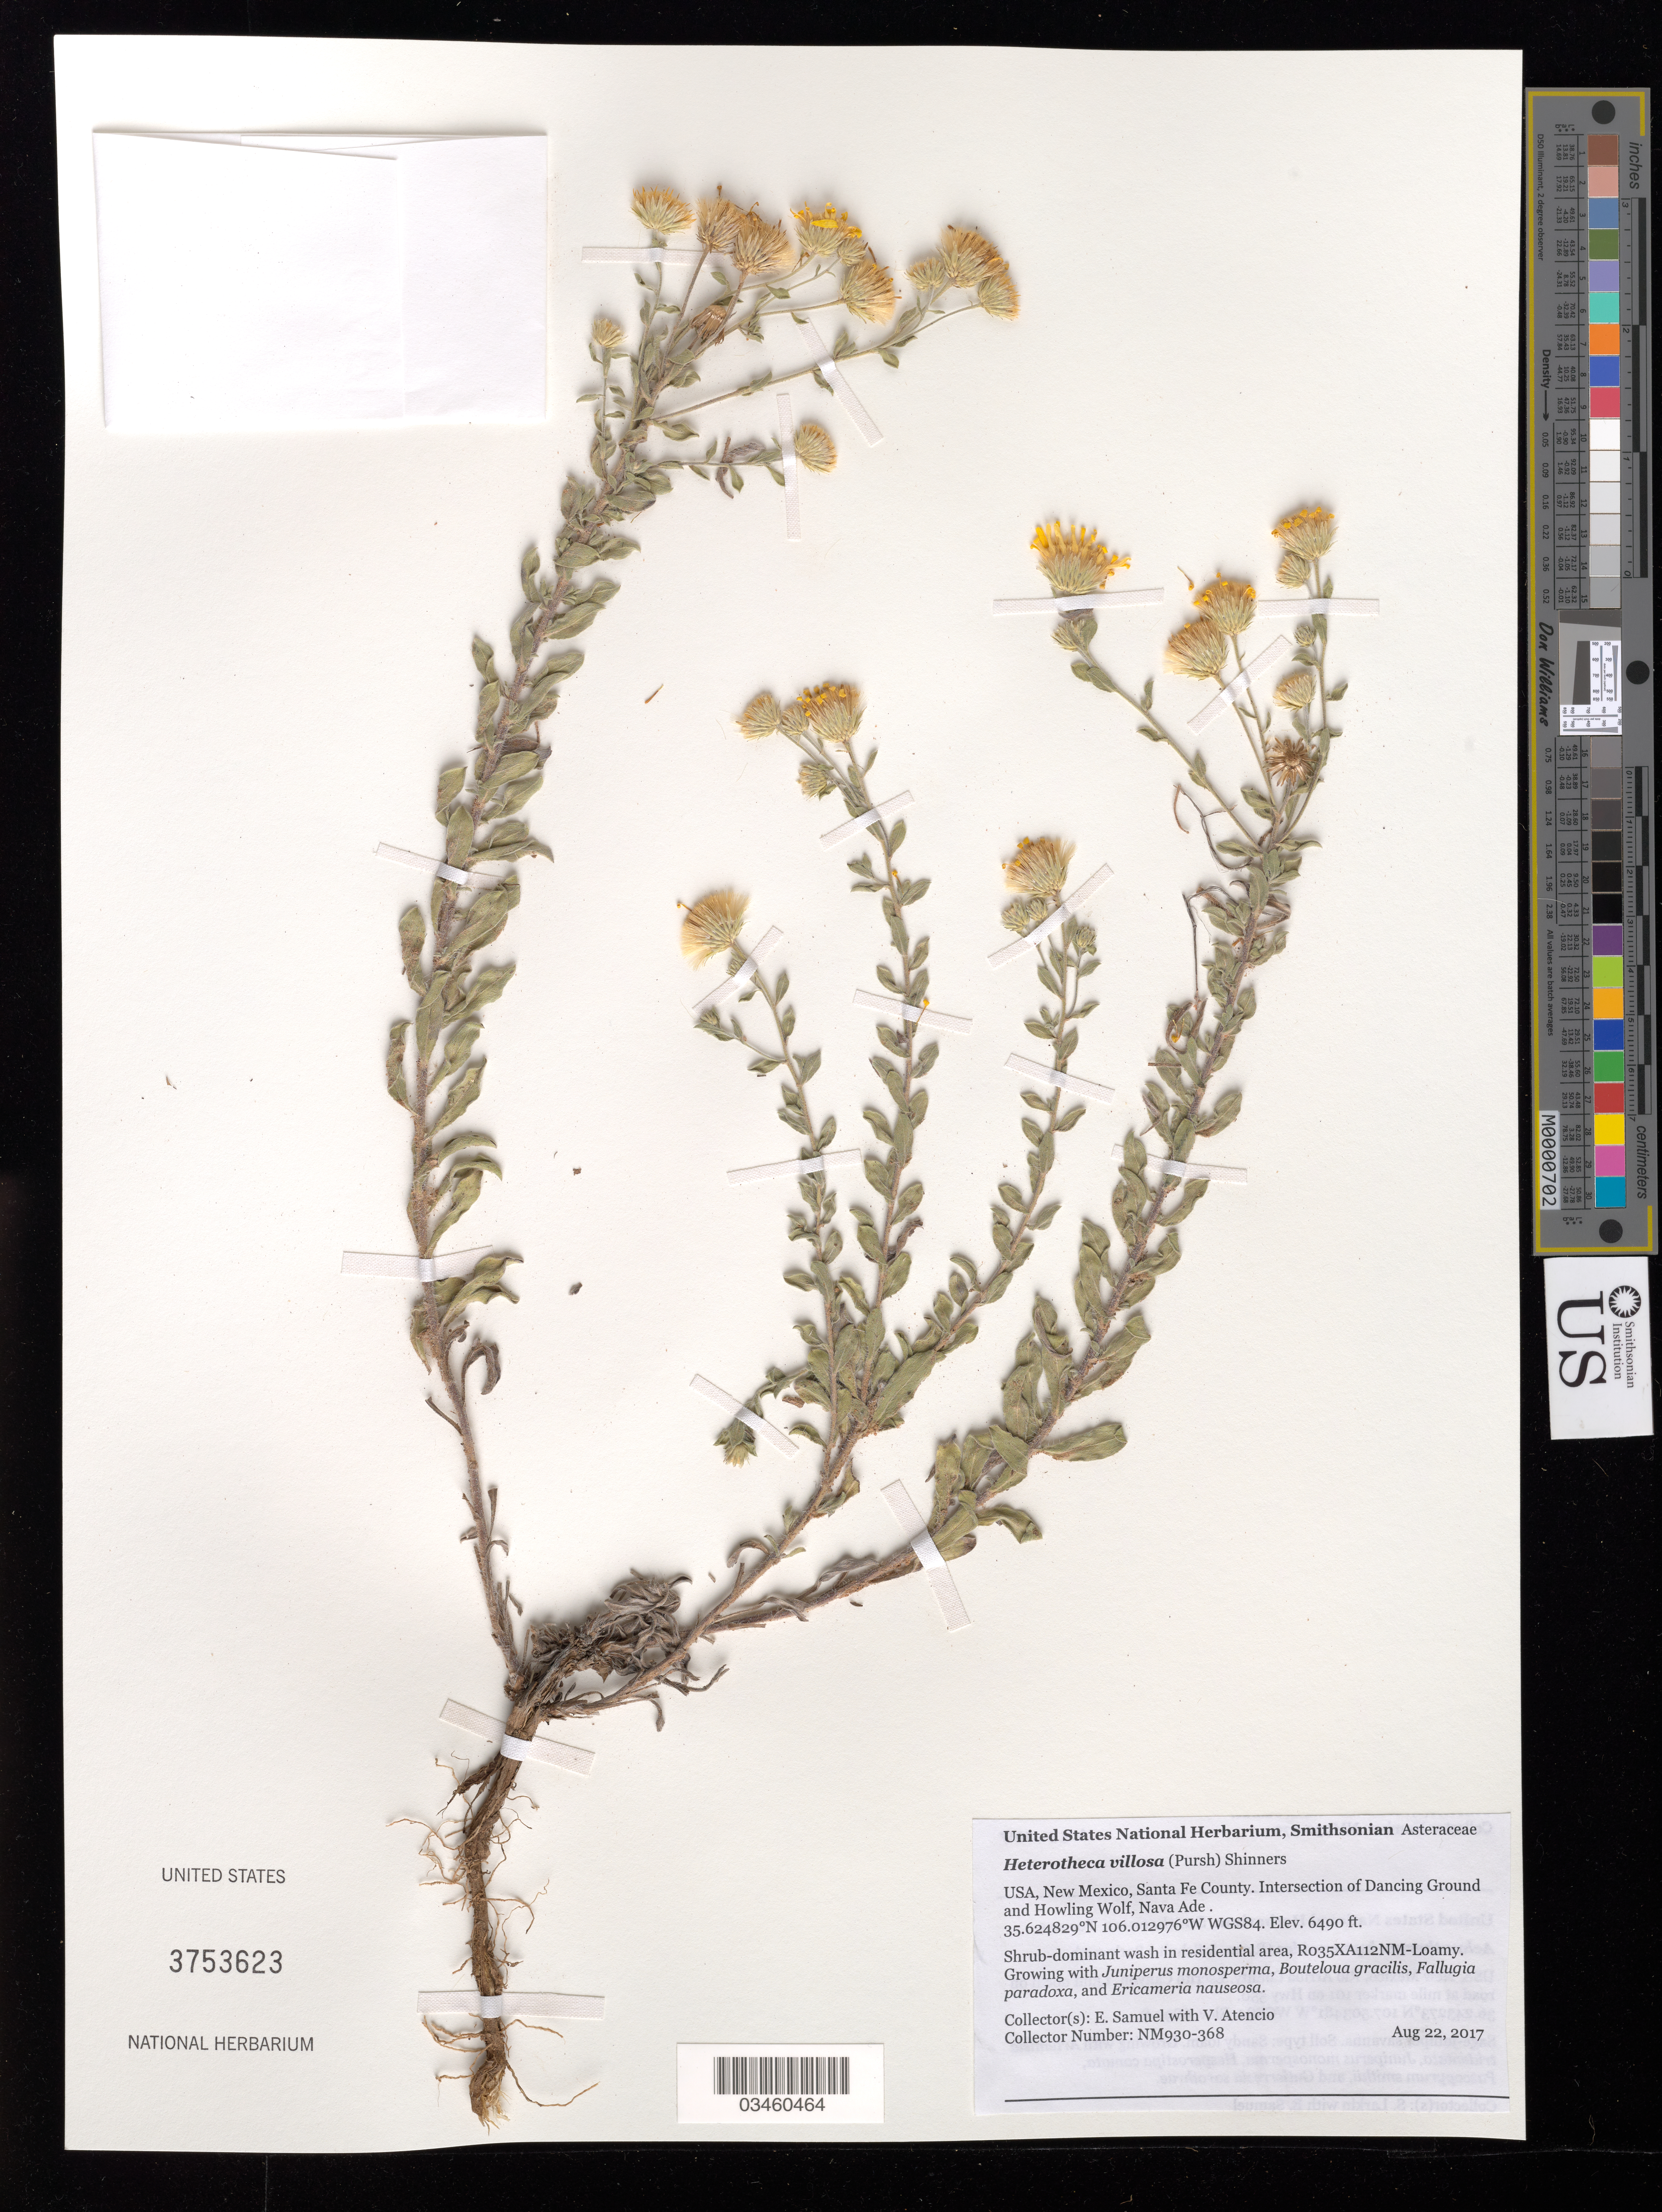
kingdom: Plantae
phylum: Tracheophyta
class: Magnoliopsida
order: Asterales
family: Asteraceae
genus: Heterotheca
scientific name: Heterotheca villosa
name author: (Pursh) Shinners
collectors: E. Samuel & V. Atencio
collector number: NM930-368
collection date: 2017-08-22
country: United States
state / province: New Mexico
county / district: Santa Fe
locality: Nava Ade, Dancing Ground and Howling Wolf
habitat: R035XA112NM-Loamy. Shrub-dominant wash in residental area.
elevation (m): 1978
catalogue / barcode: US 3753623